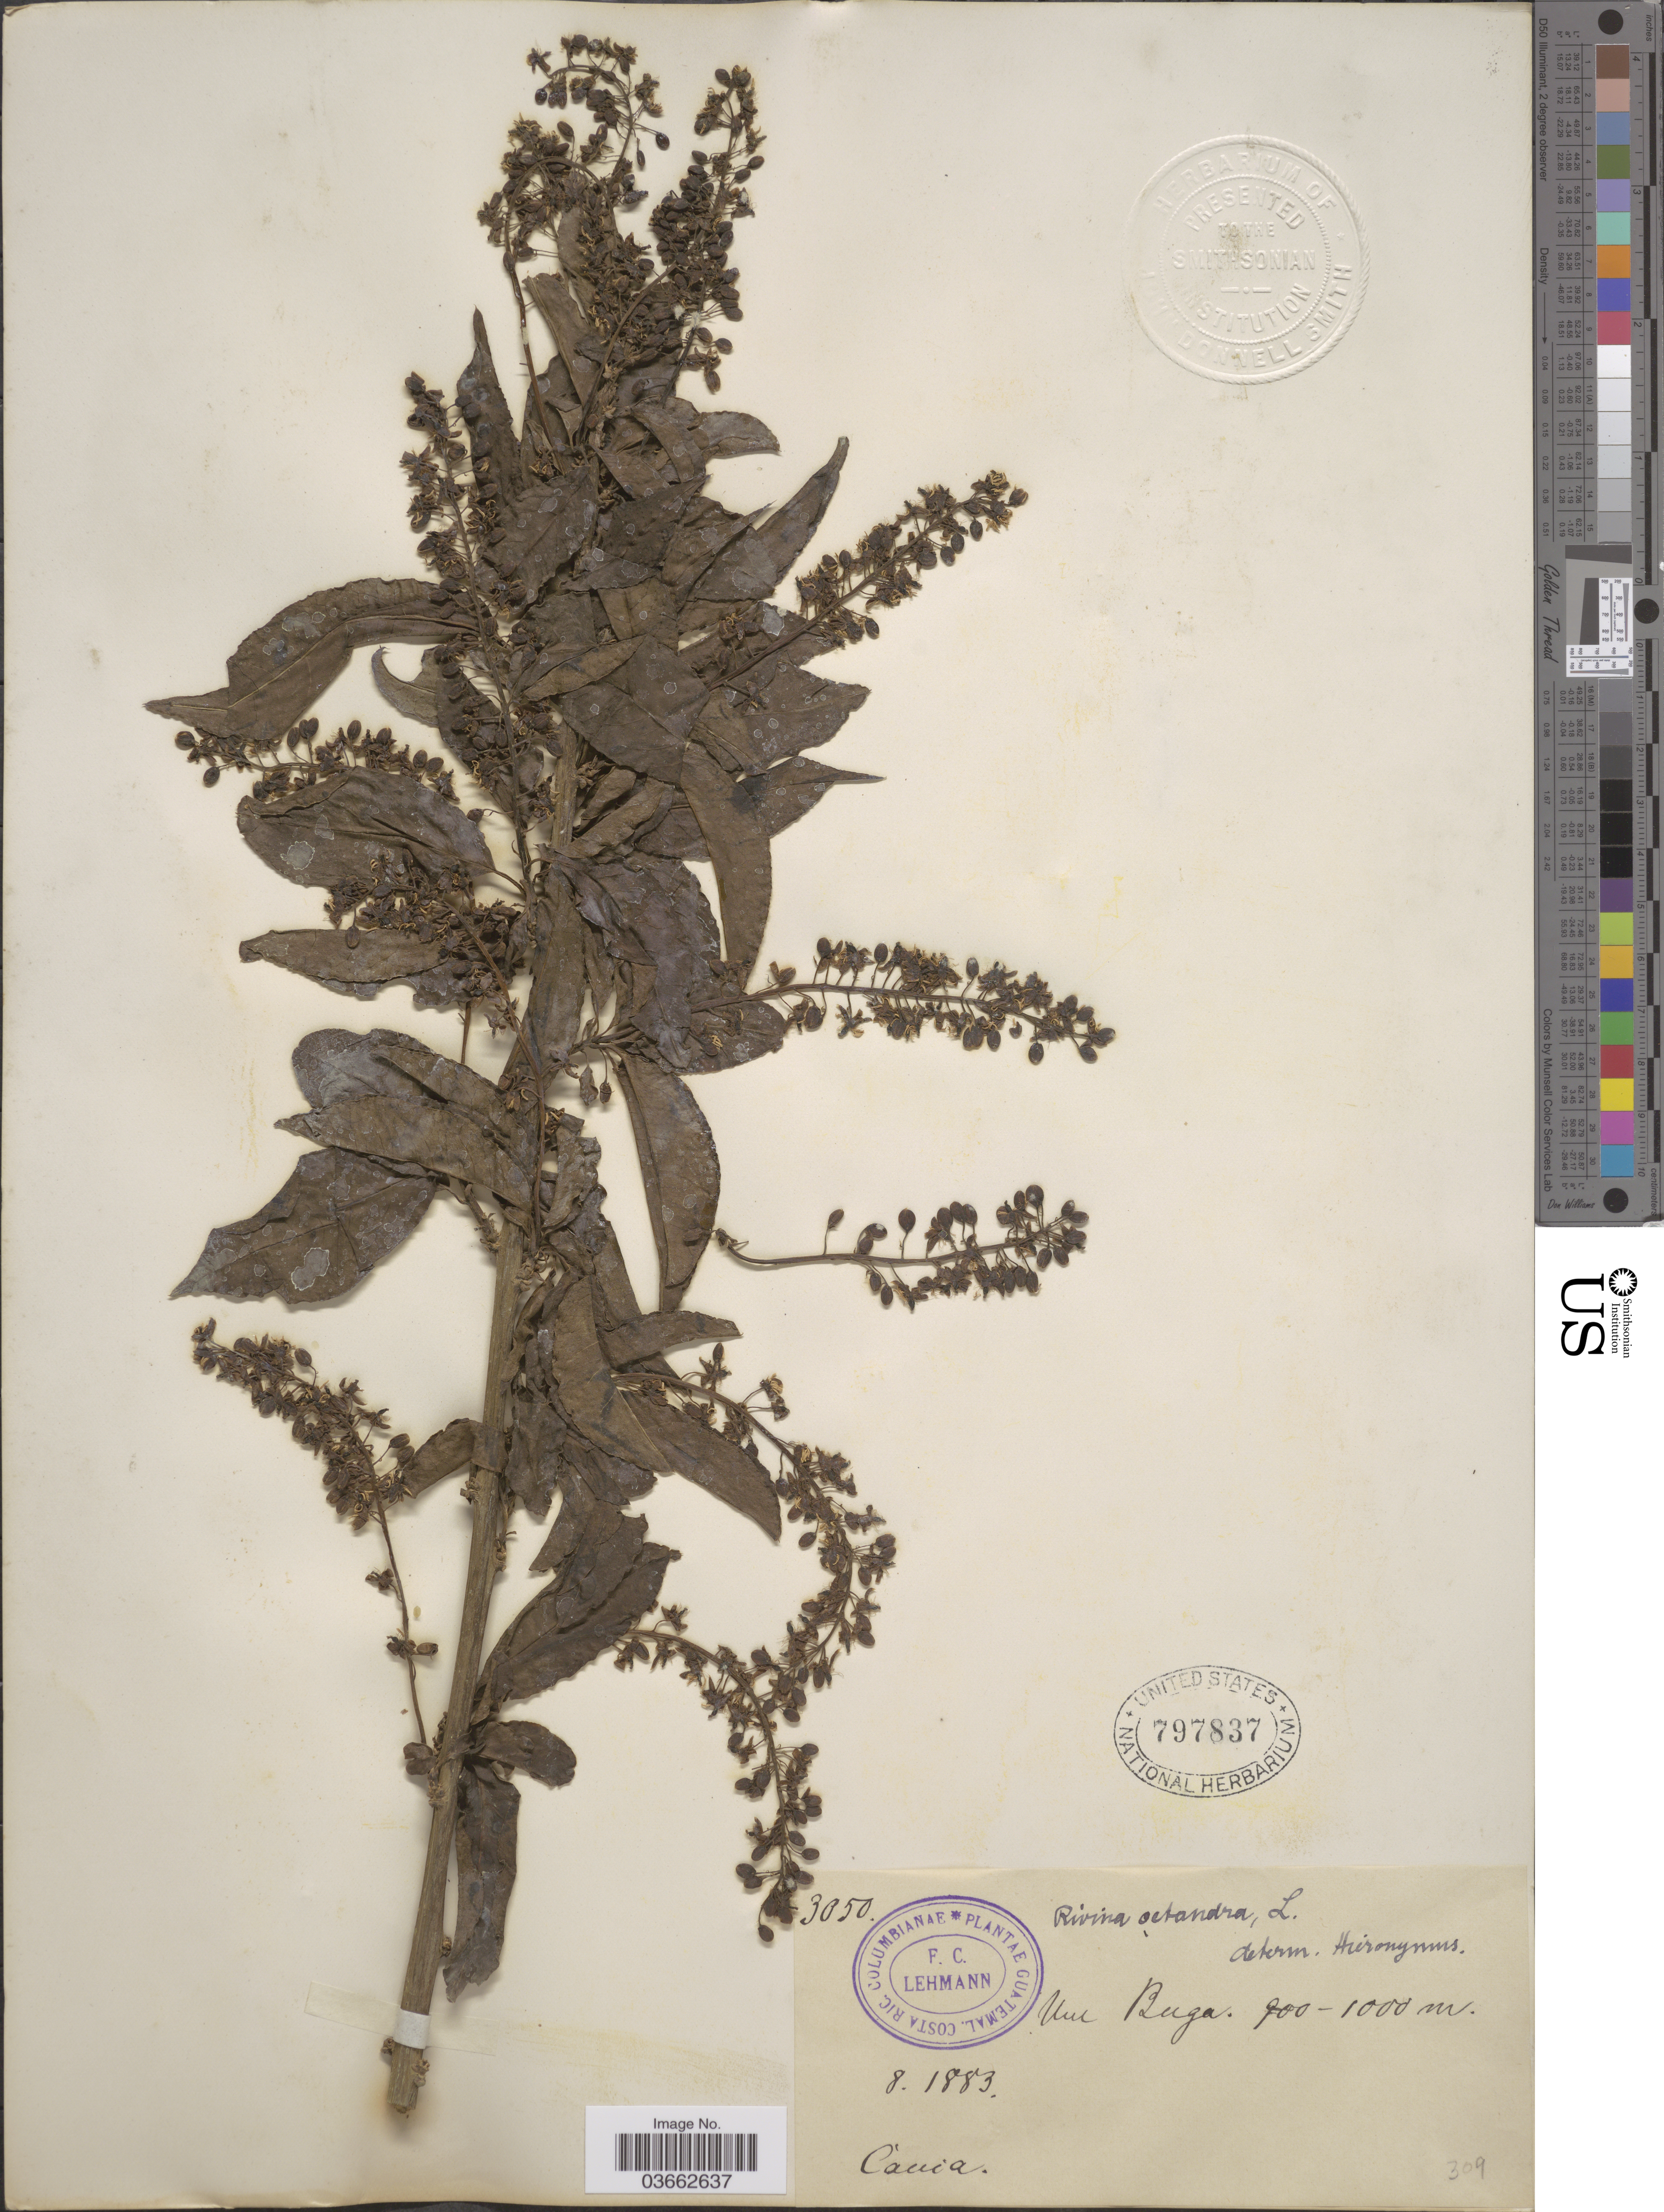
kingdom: Plantae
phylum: Tracheophyta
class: Magnoliopsida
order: Caryophyllales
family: Phytolaccaceae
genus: Trichostigma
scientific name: Trichostigma octandrum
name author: (L.) H. Walter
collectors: F. C. Lehmann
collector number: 3050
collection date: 1883-08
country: Colombia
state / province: Cauca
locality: Um Buga.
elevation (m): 900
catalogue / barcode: US 797837